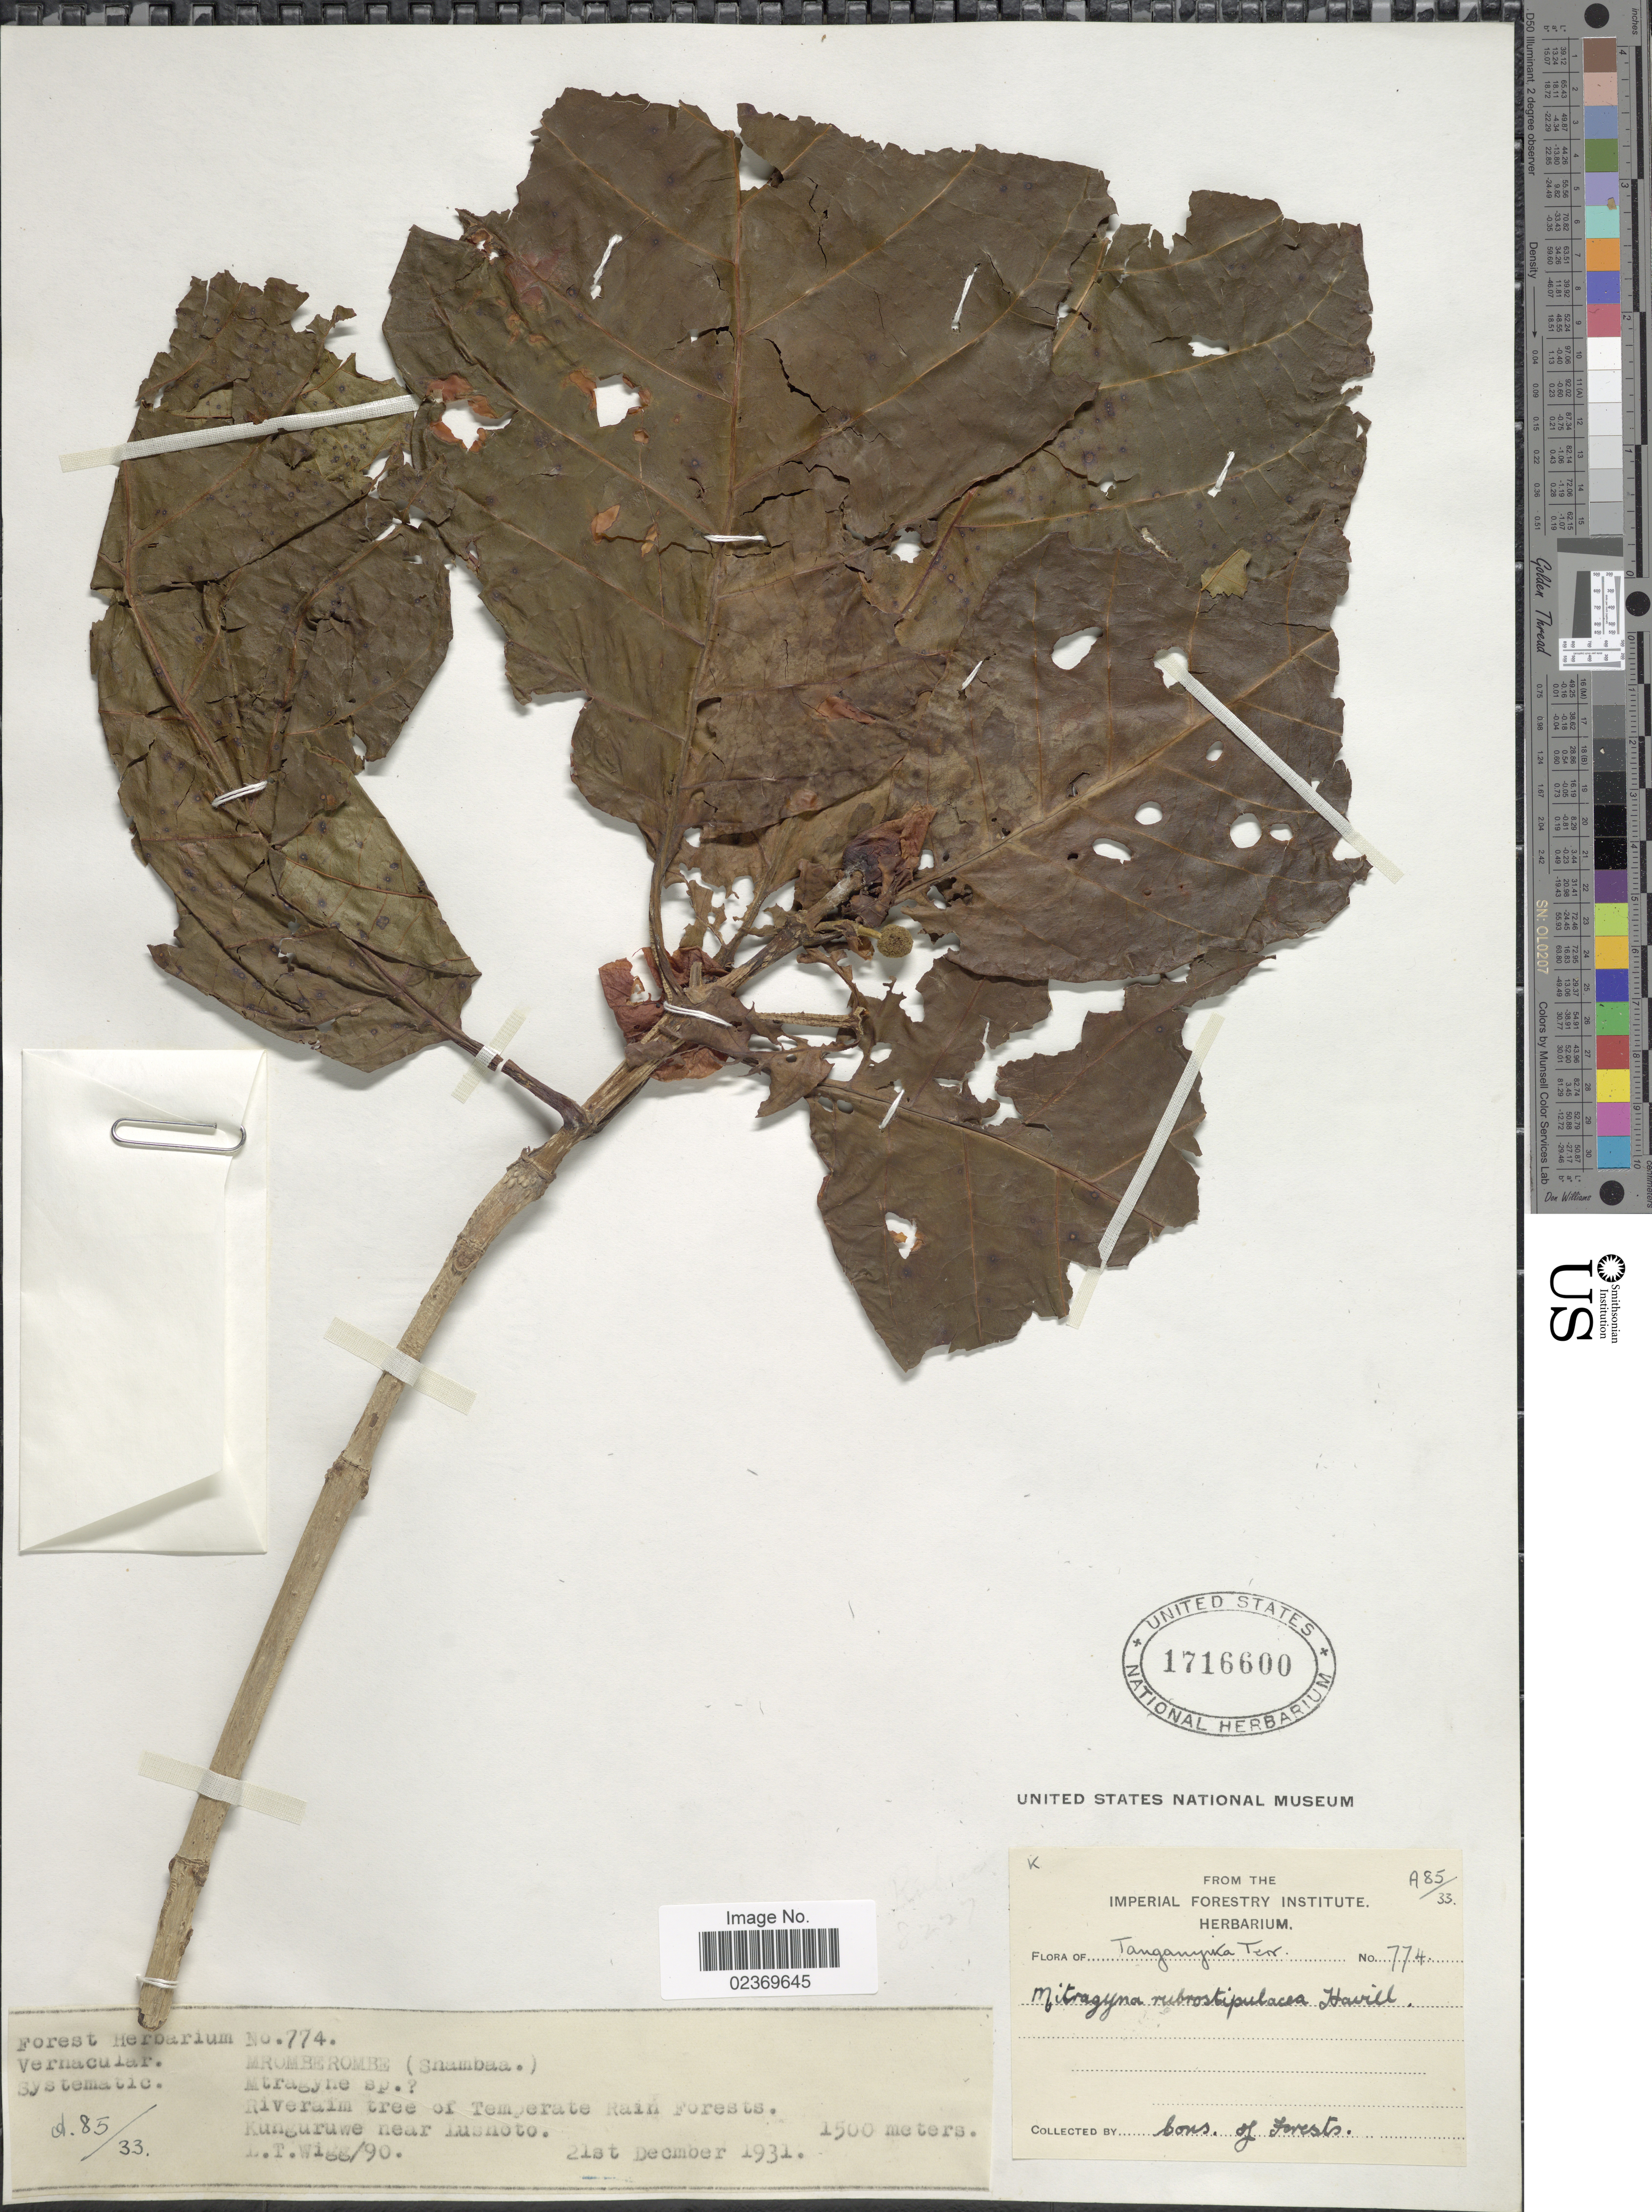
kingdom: Plantae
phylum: Tracheophyta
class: Magnoliopsida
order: Gentianales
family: Rubiaceae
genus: Mitragyna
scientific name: Mitragyna rubrostipulata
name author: (K. Schum.) Havil.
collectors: L. Wigg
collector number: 90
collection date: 1931-12-21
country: Tanzania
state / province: Tanga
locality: Tanganyika Terr., Kunguruwe near Lushoto.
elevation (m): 1500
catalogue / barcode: US 1716600